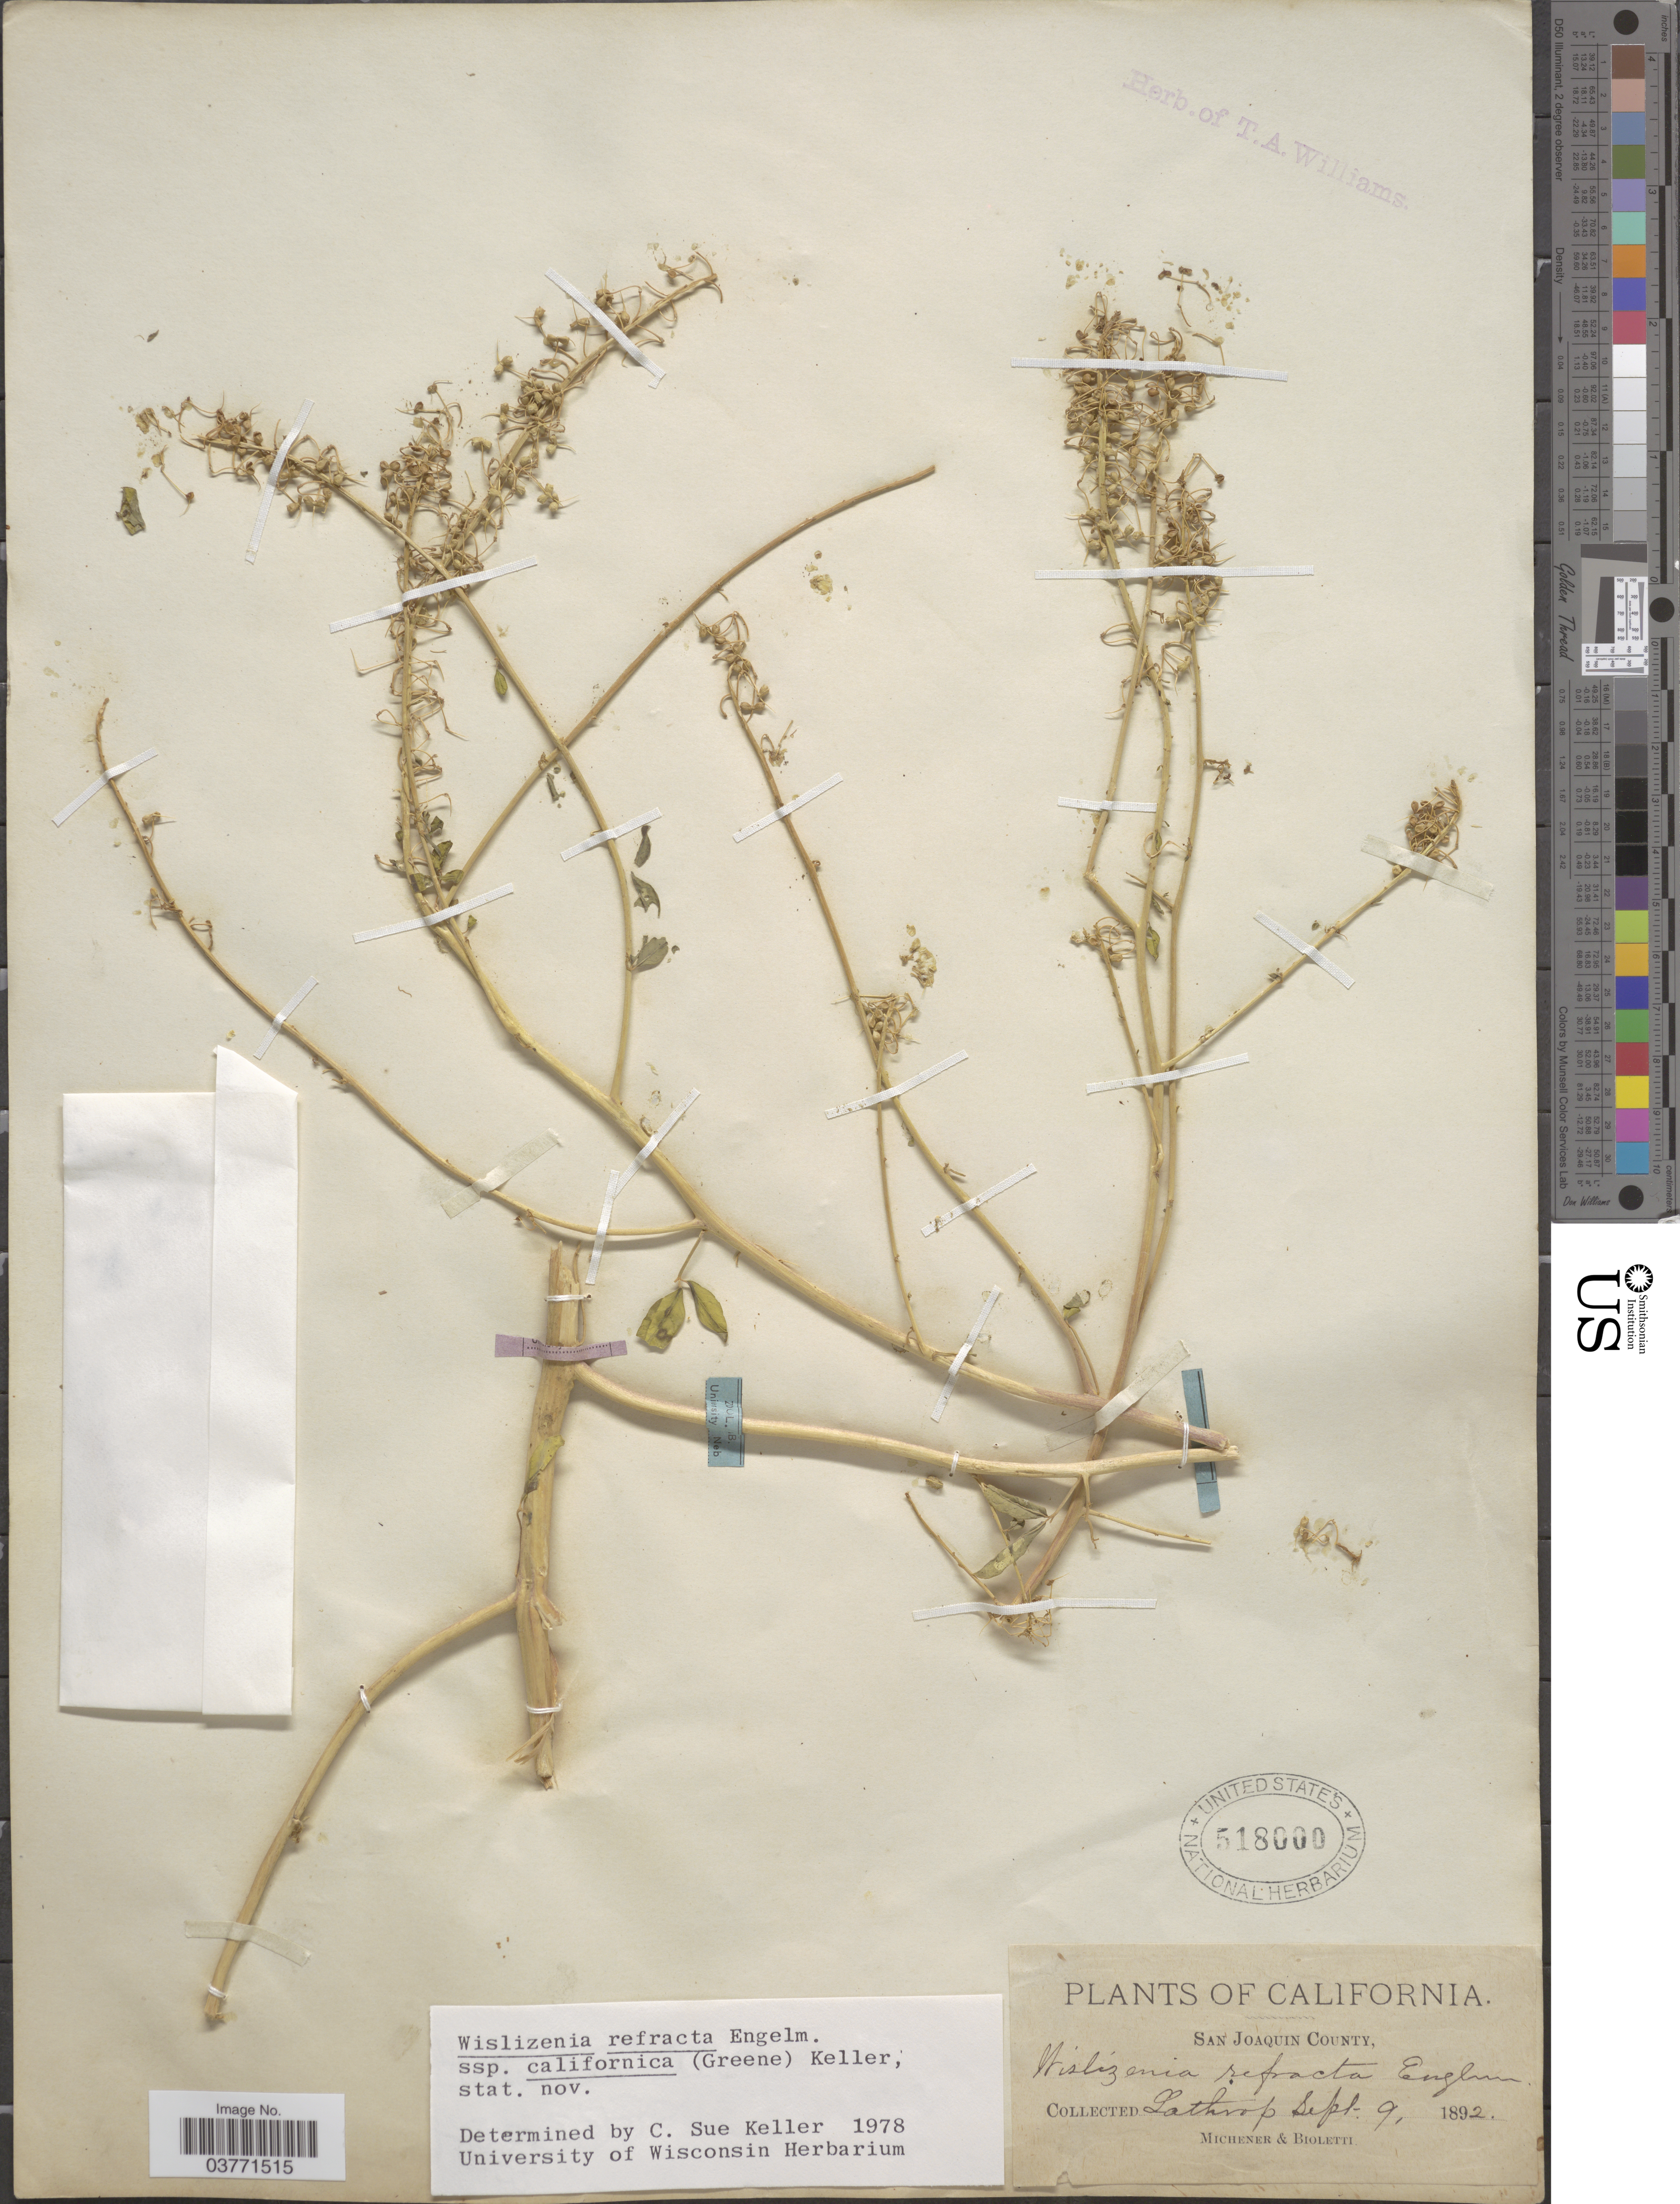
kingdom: Plantae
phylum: Tracheophyta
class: Magnoliopsida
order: Brassicales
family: Cleomaceae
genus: Cleomella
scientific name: Cleomella californica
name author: (Greene) Roalson & J.C. Hall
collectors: -. Michener & -- Bioletti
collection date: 1892-09-09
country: United States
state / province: California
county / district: San Joaquin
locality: San Joaquin County. Lathrop.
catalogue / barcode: US 518000